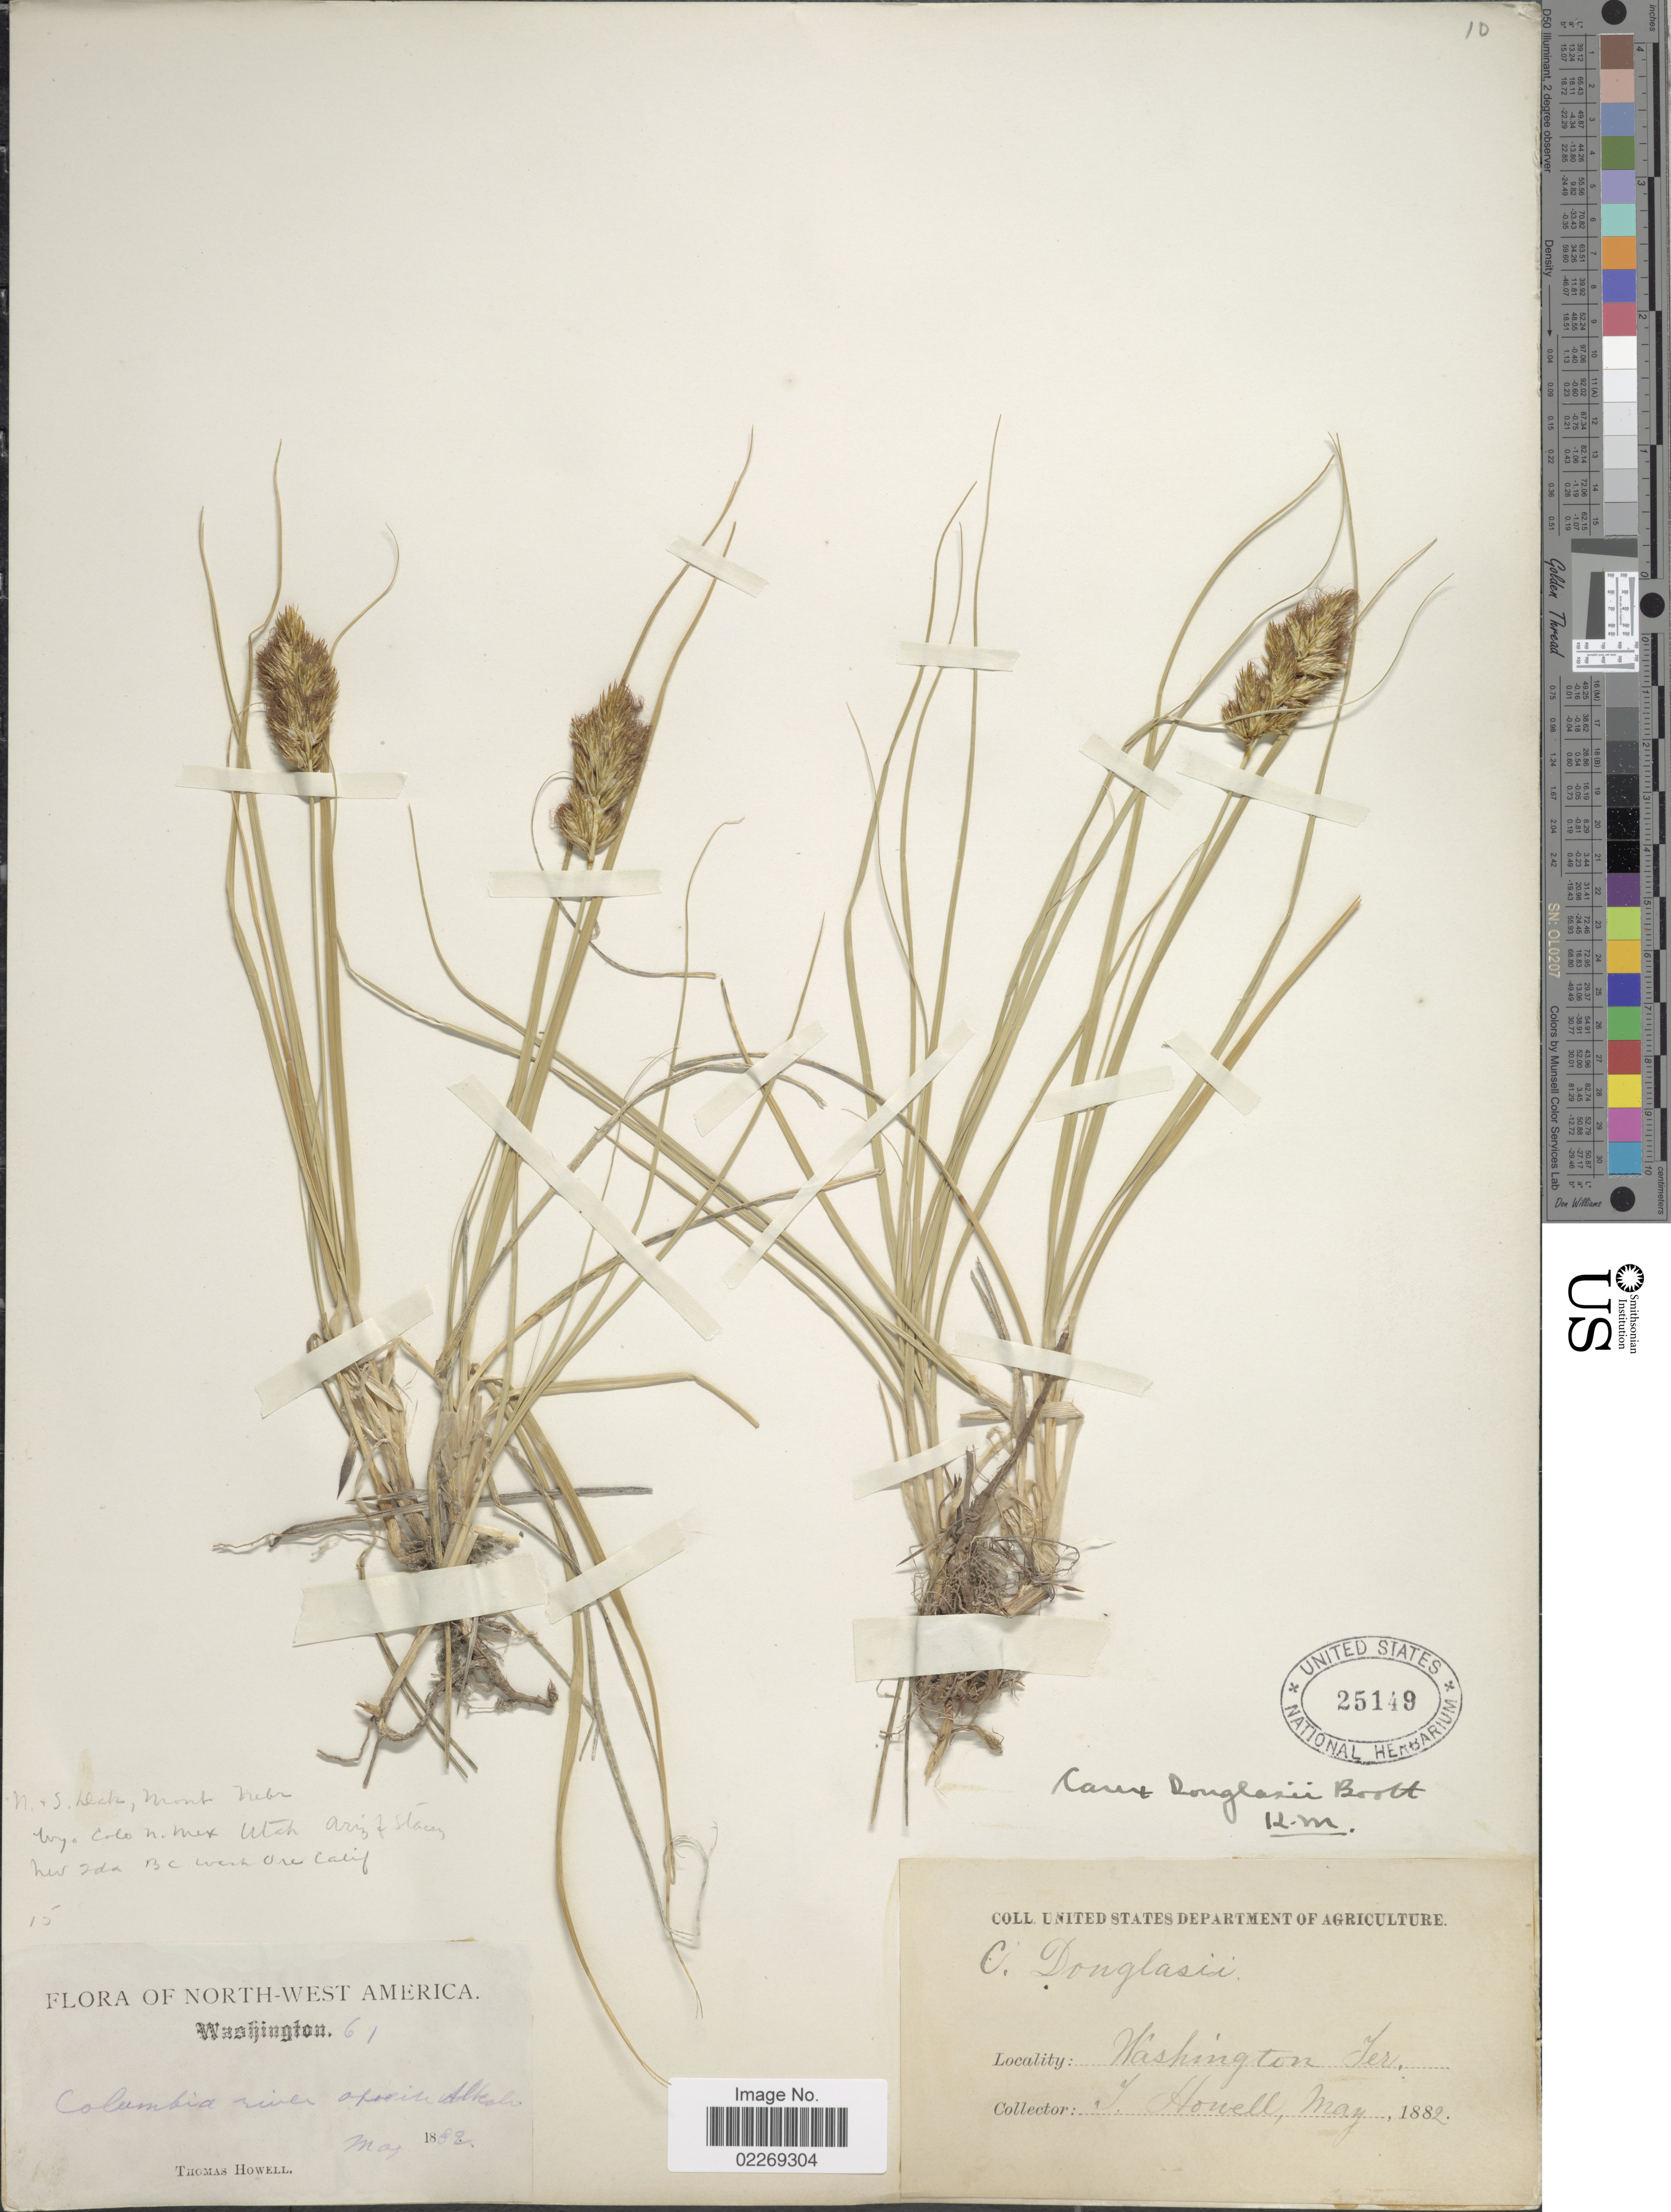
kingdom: Plantae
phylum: Tracheophyta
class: Liliopsida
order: Poales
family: Cyperaceae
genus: Carex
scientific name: Carex douglasii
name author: Boott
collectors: T. Howell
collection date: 1882-05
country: United States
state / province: Washington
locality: North-West America. Columbia river opposite Alkali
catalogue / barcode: US 25149